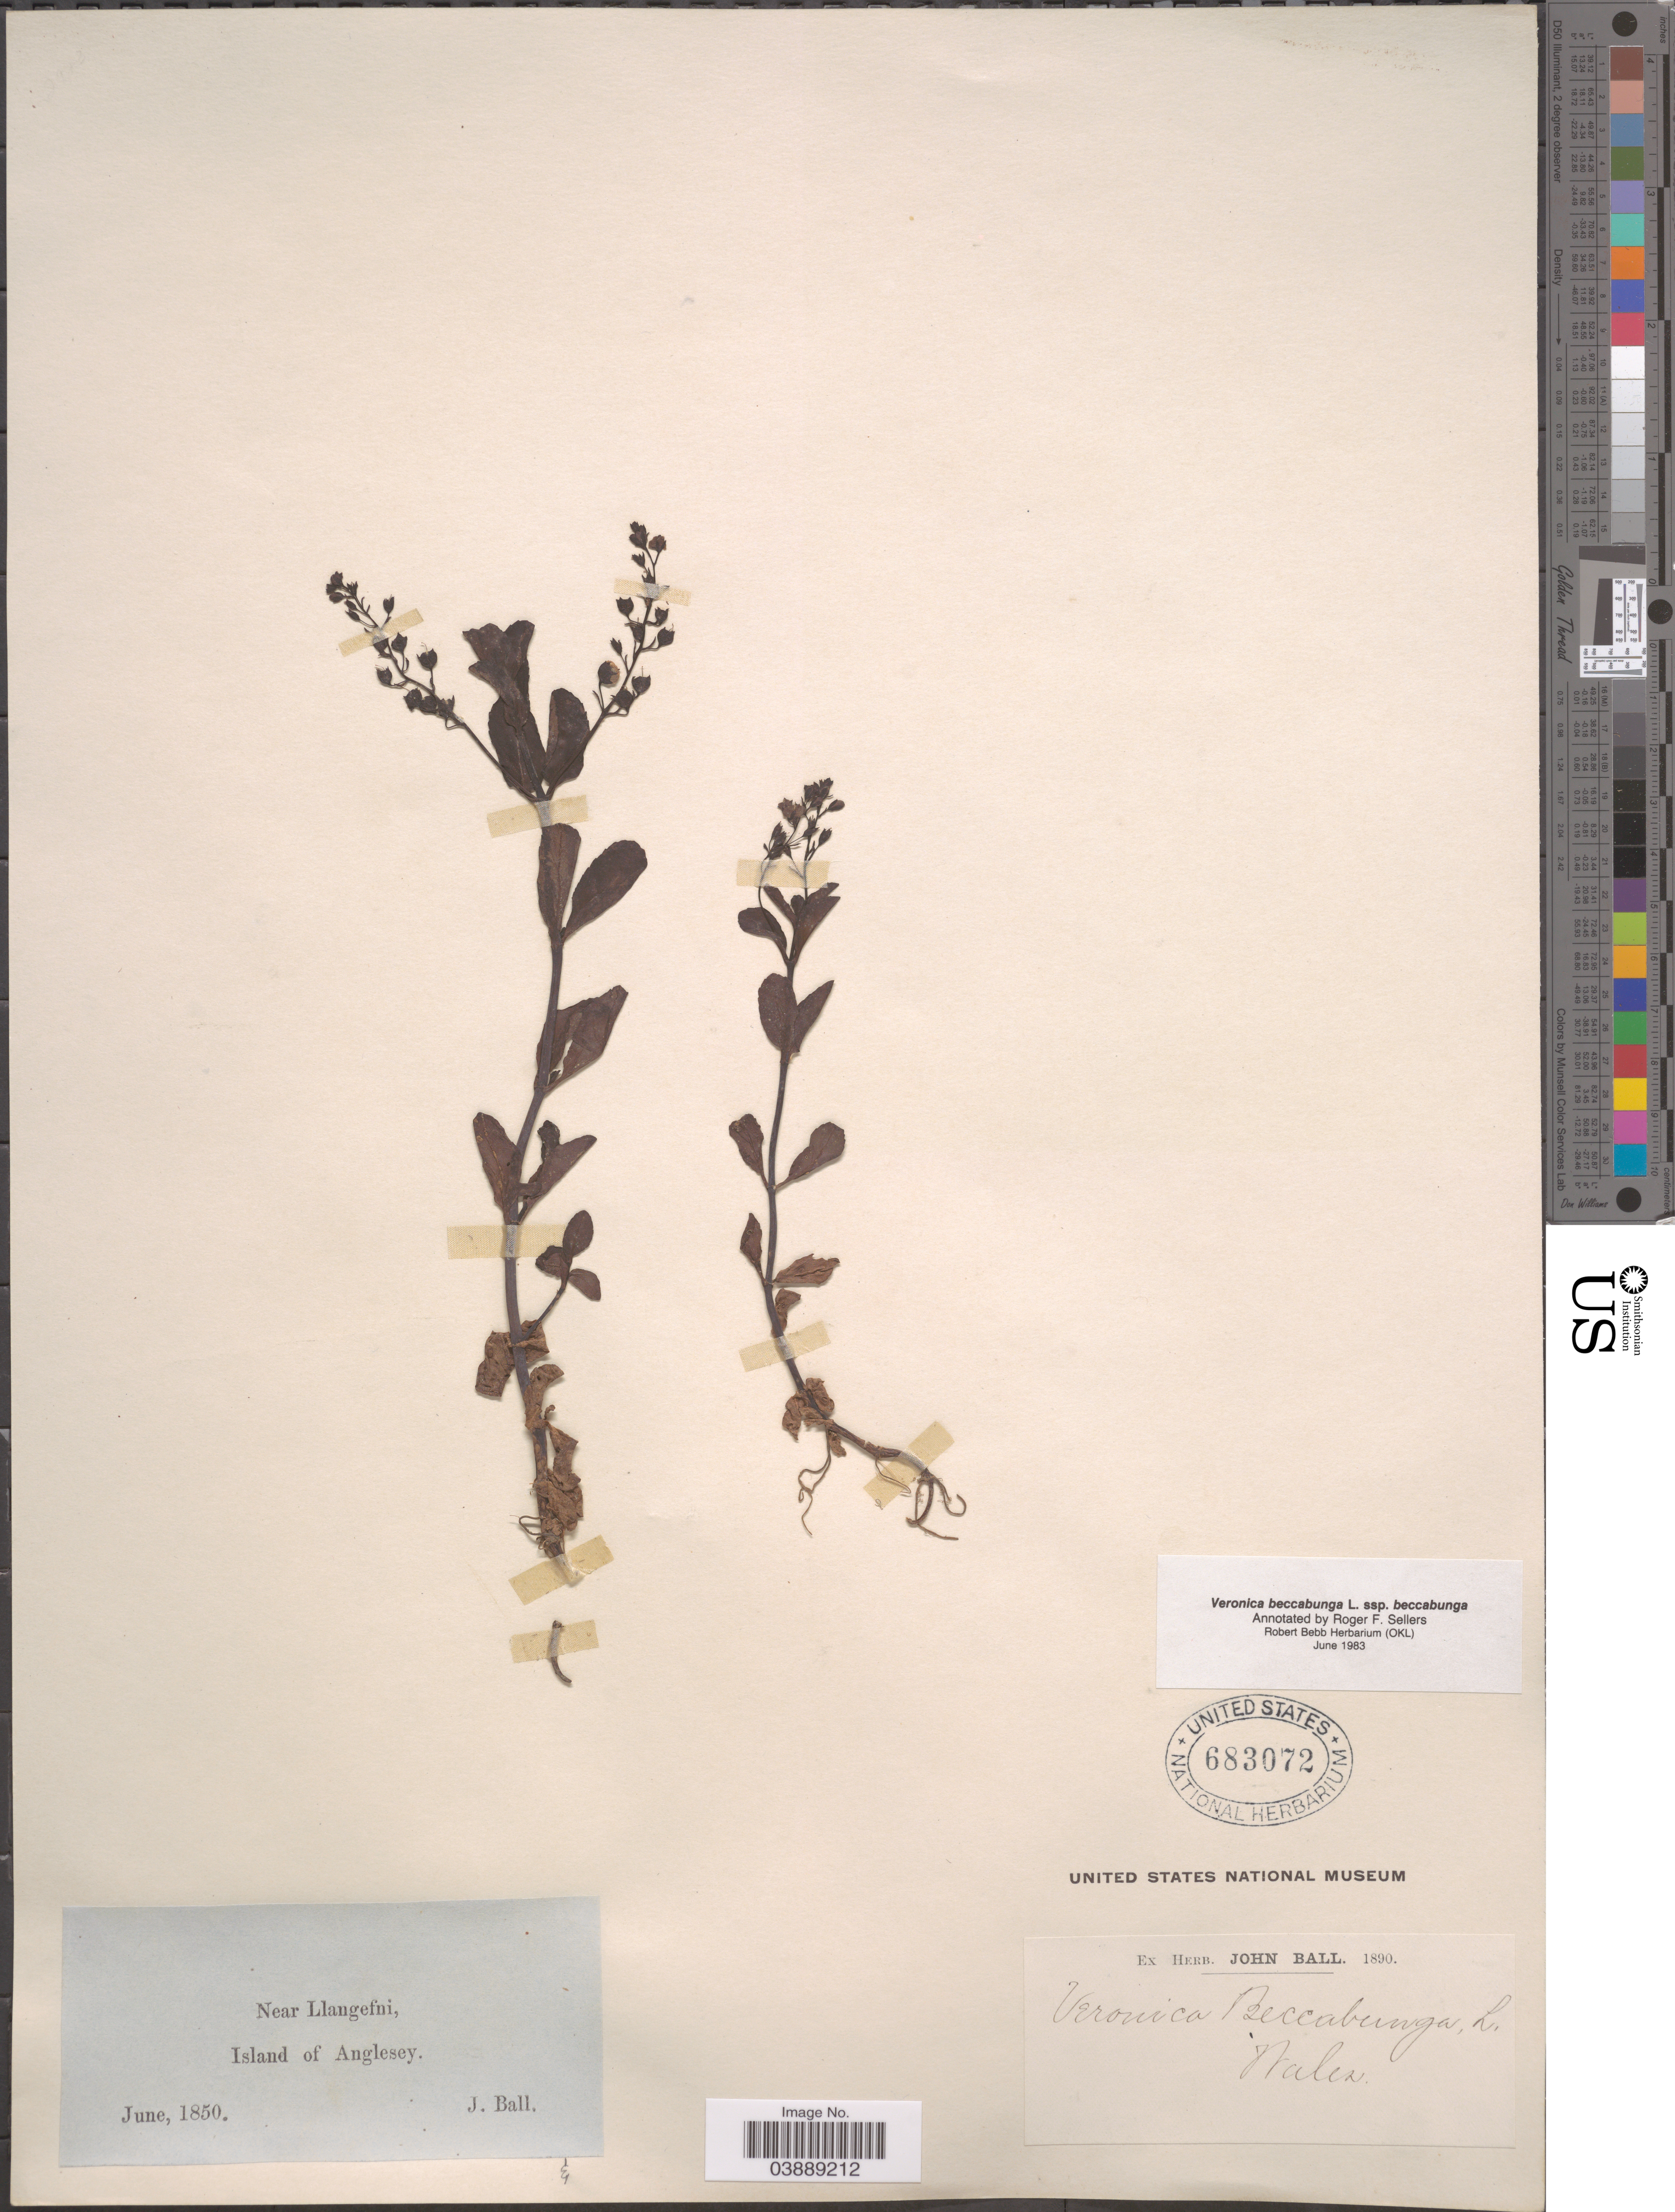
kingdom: Plantae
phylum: Tracheophyta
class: Magnoliopsida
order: Lamiales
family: Plantaginaceae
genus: Veronica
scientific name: Veronica beccabunga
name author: L.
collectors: J. Ball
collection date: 1850-06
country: United Kingdom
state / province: Wales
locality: Near Llangefni, Island of Anglesey. Nalez.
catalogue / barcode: US 683072